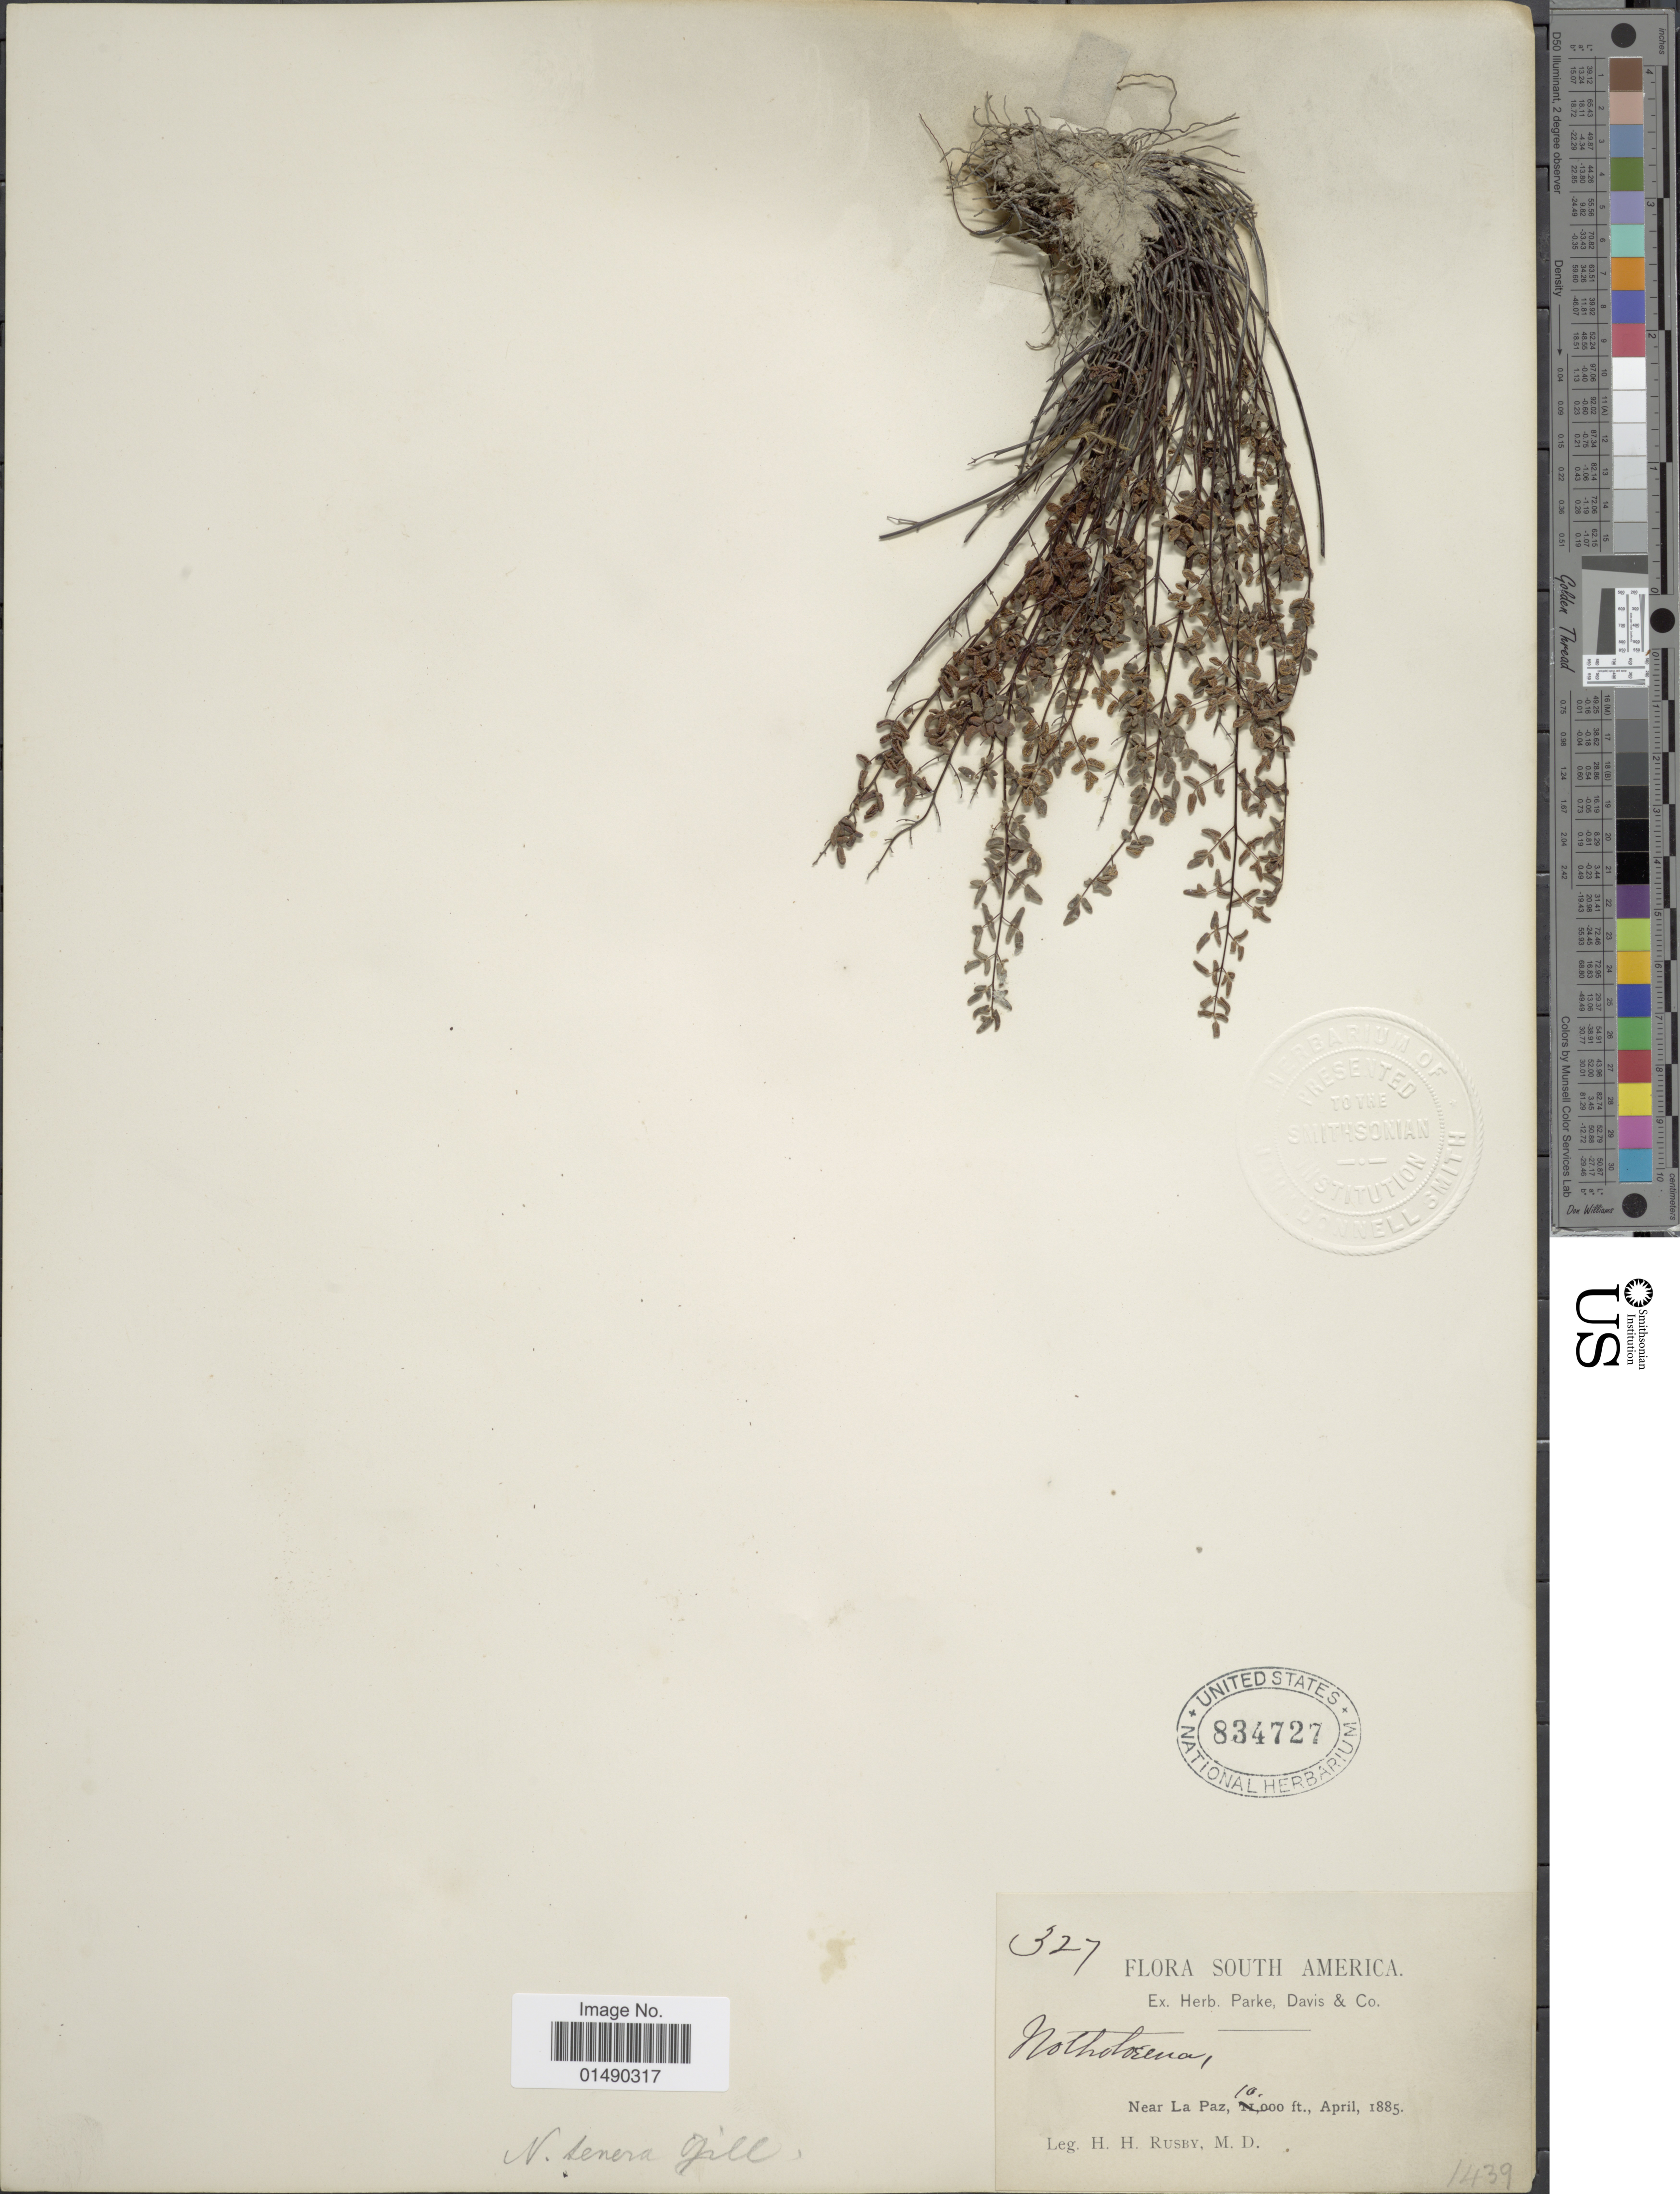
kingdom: Plantae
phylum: Tracheophyta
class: Polypodiopsida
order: Polypodiales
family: Pteridaceae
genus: Argyrochosma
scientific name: Argyrochosma nivea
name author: (Poir.) Windham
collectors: H. H. Rusby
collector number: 327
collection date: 1885-04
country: Bolivia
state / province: La Paz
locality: Near La Paz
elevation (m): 3048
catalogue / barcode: US 834727